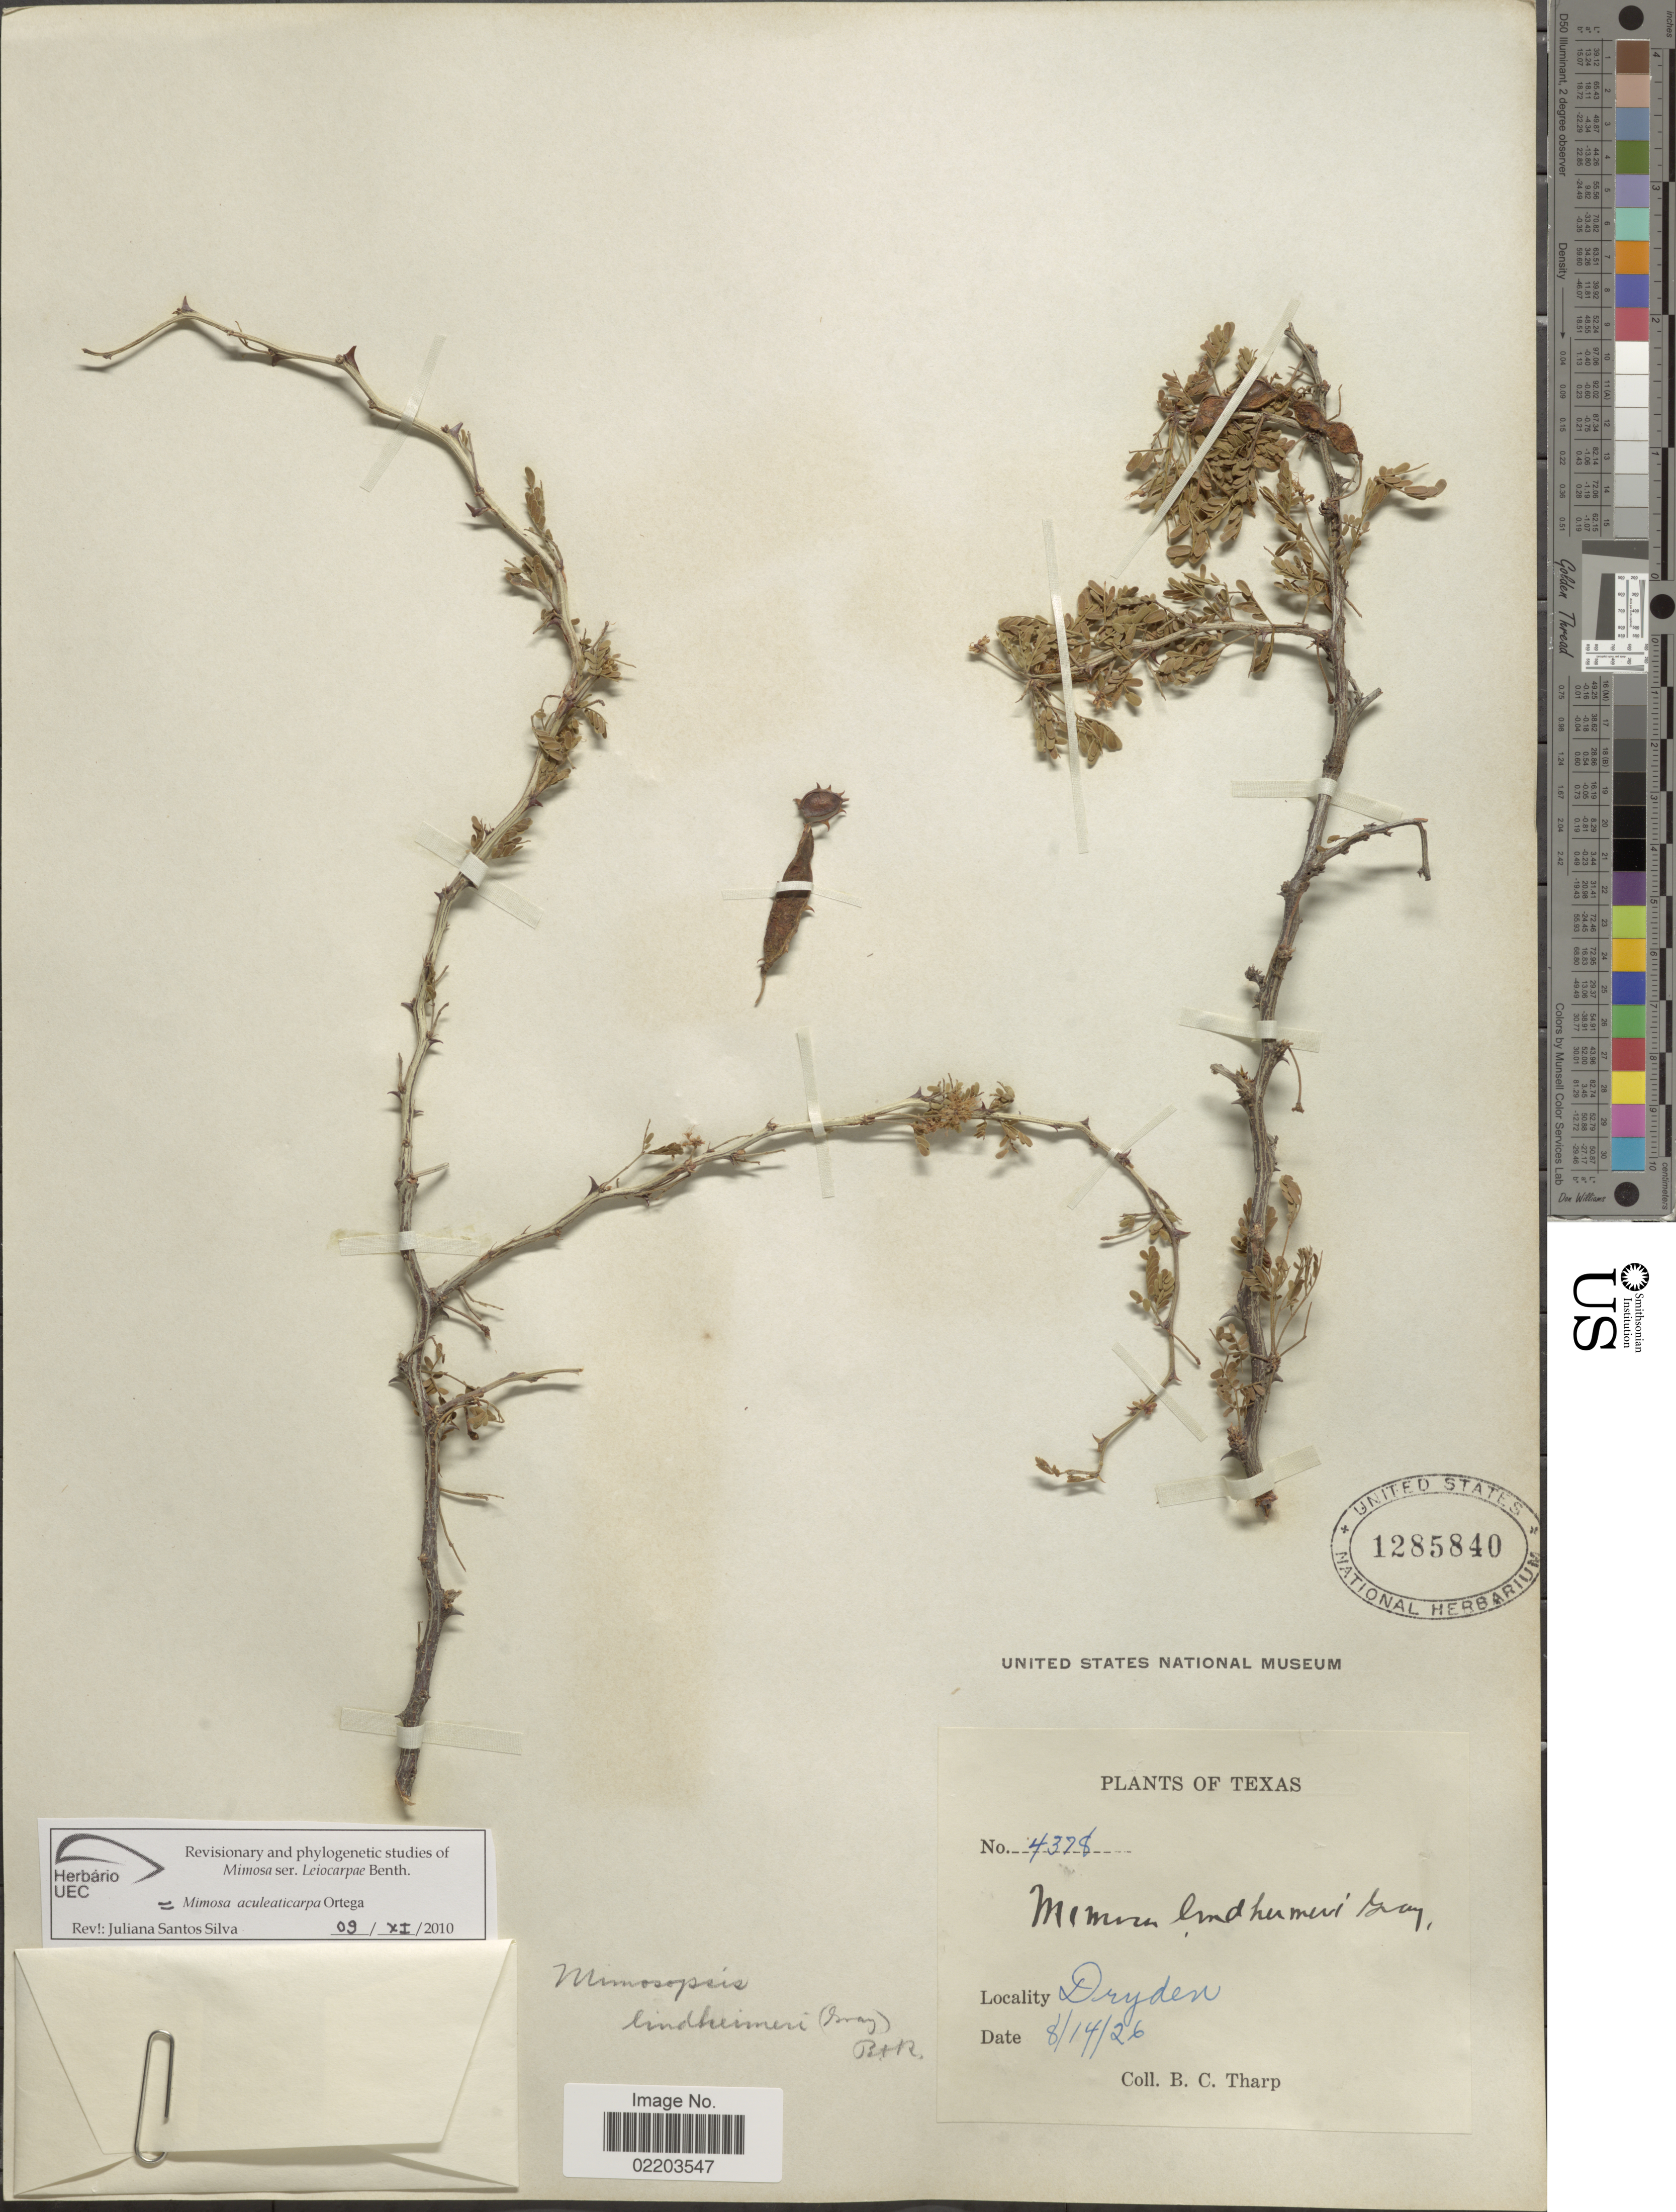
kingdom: Plantae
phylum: Tracheophyta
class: Magnoliopsida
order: Fabales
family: Fabaceae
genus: Mimosa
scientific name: Mimosa aculeaticarpa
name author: Ortega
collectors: B. C. Tharp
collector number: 4378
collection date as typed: Transcribed d/m/y: 14/8/26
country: United States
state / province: Texas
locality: Dryden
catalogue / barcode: US 1285840